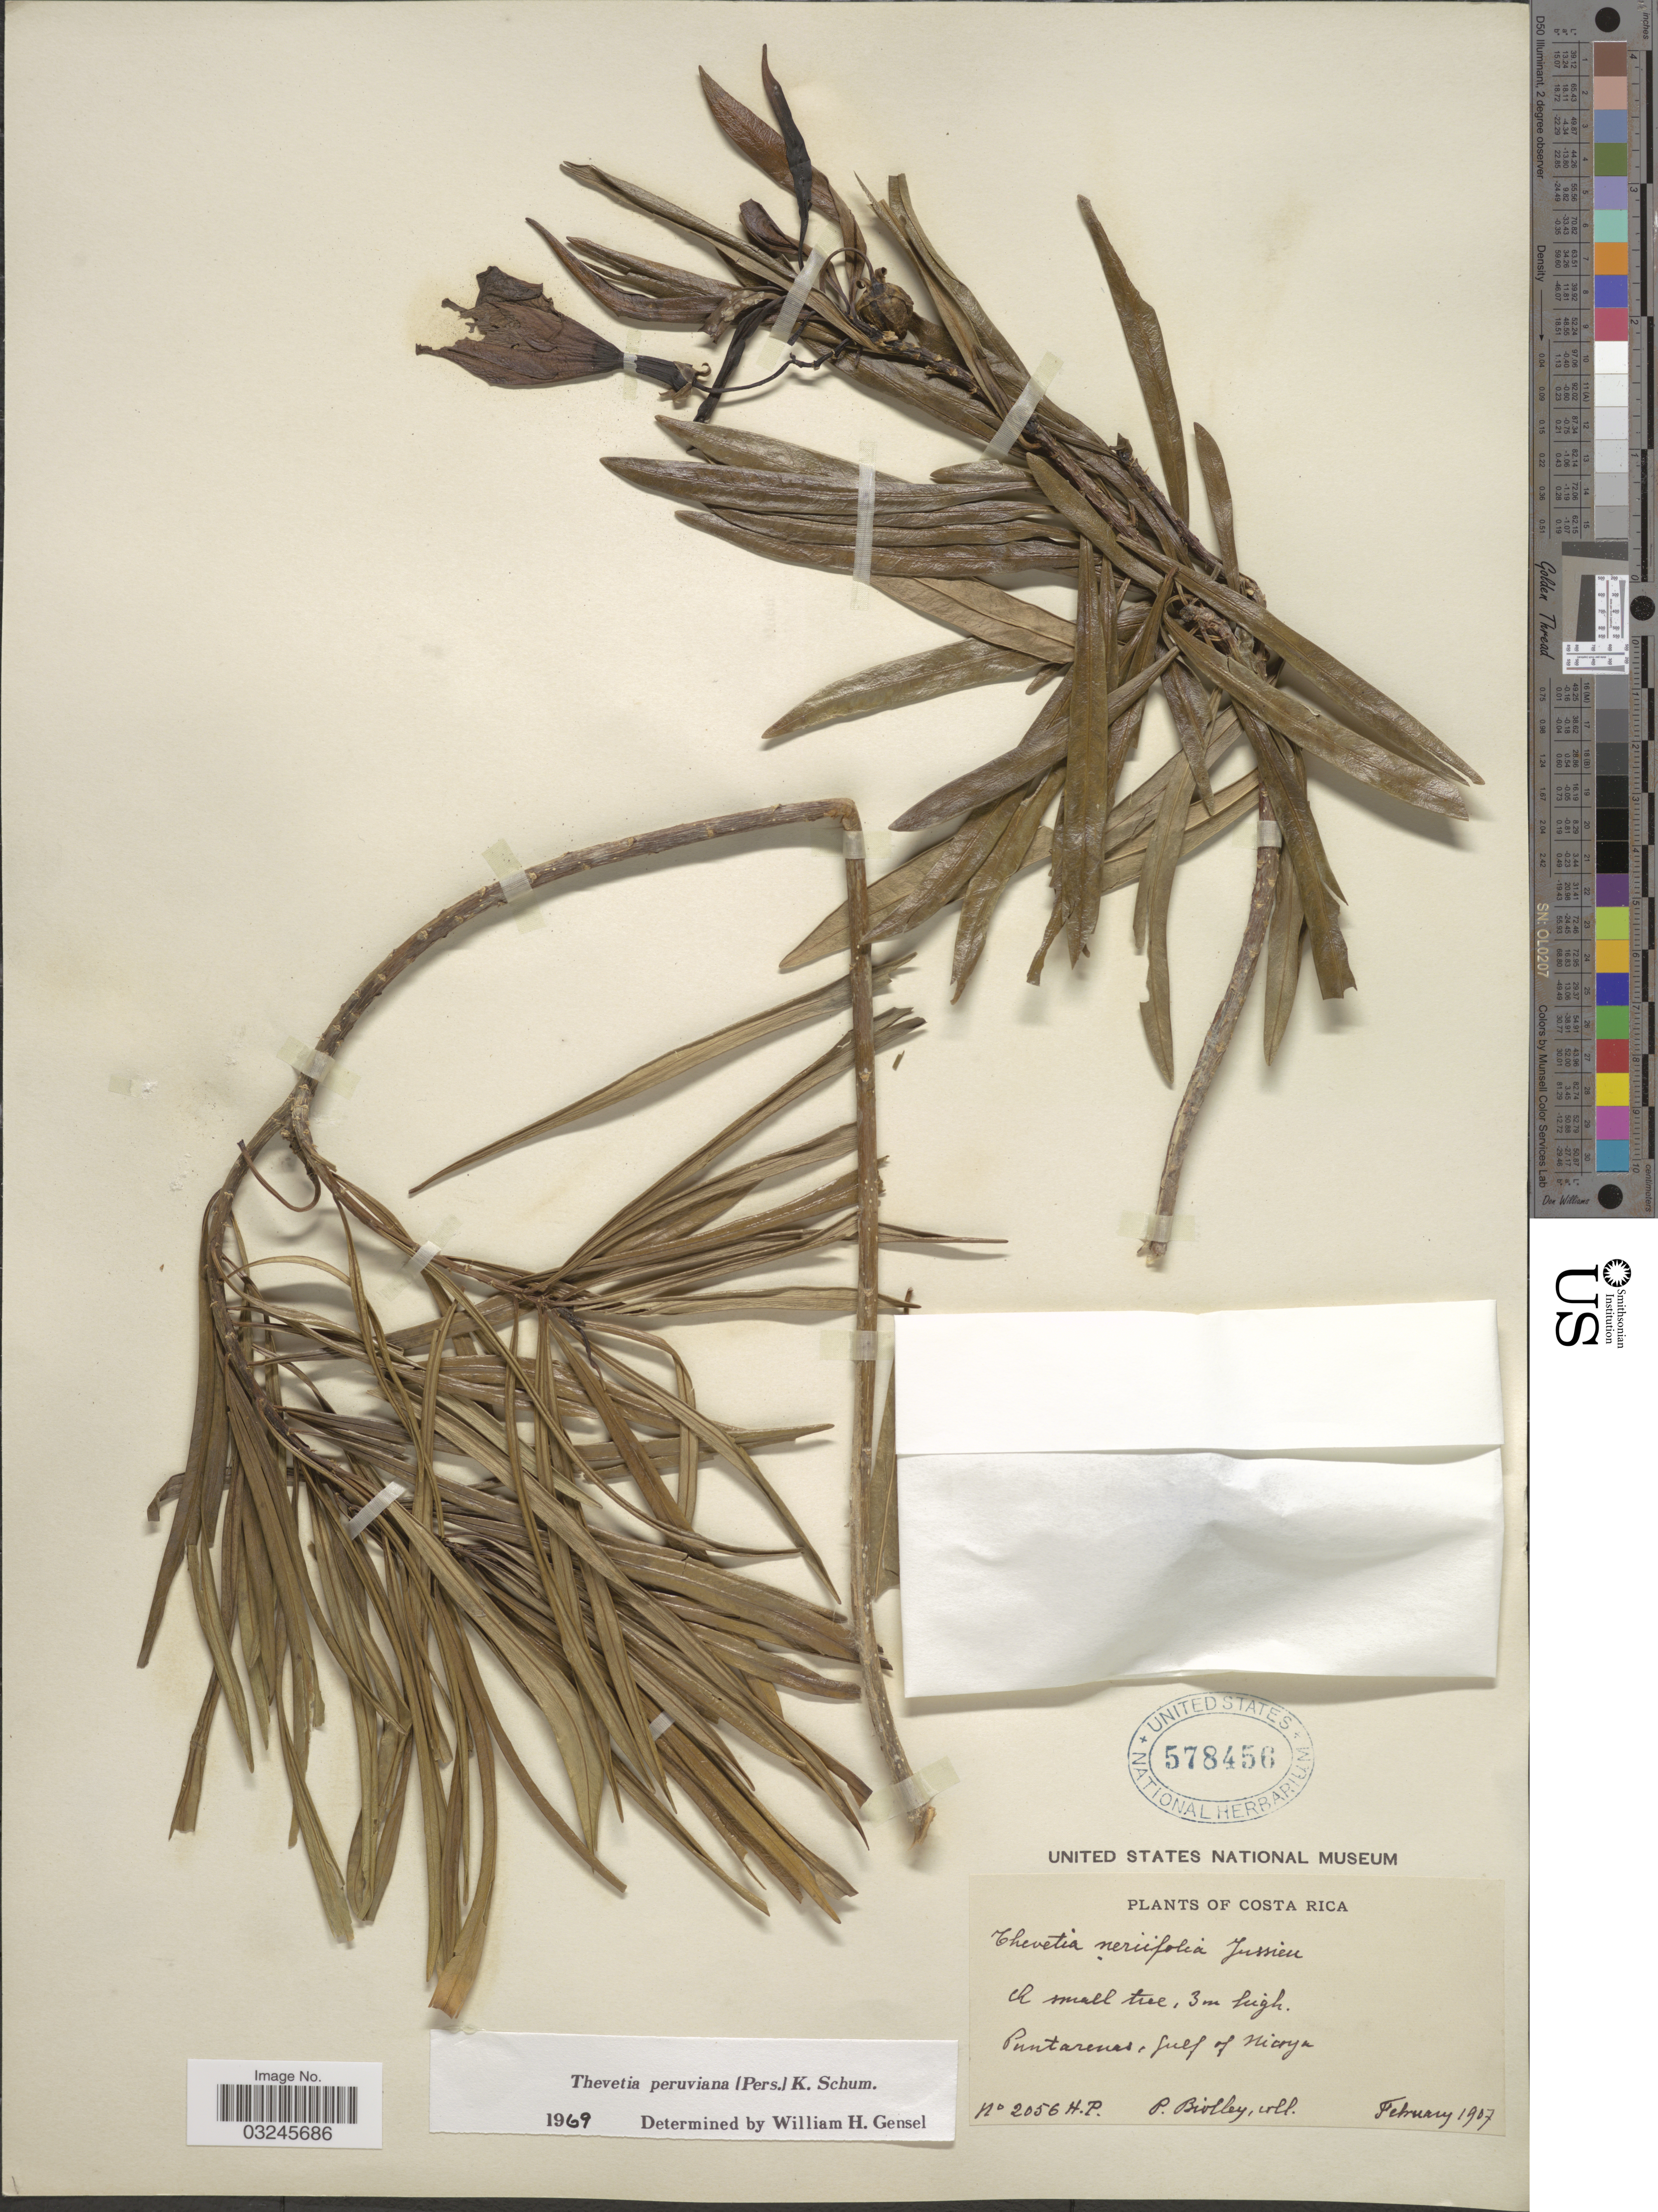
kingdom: Plantae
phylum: Tracheophyta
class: Magnoliopsida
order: Gentianales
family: Apocynaceae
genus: Thevetia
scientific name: Thevetia peruviana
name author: (Pers.) K. Schum.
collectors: P. Biolley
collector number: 2056 H.P.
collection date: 1907-02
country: Costa Rica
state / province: Puntarenas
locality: Puntarenas, gulf of Nicoya.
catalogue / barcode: US 578456